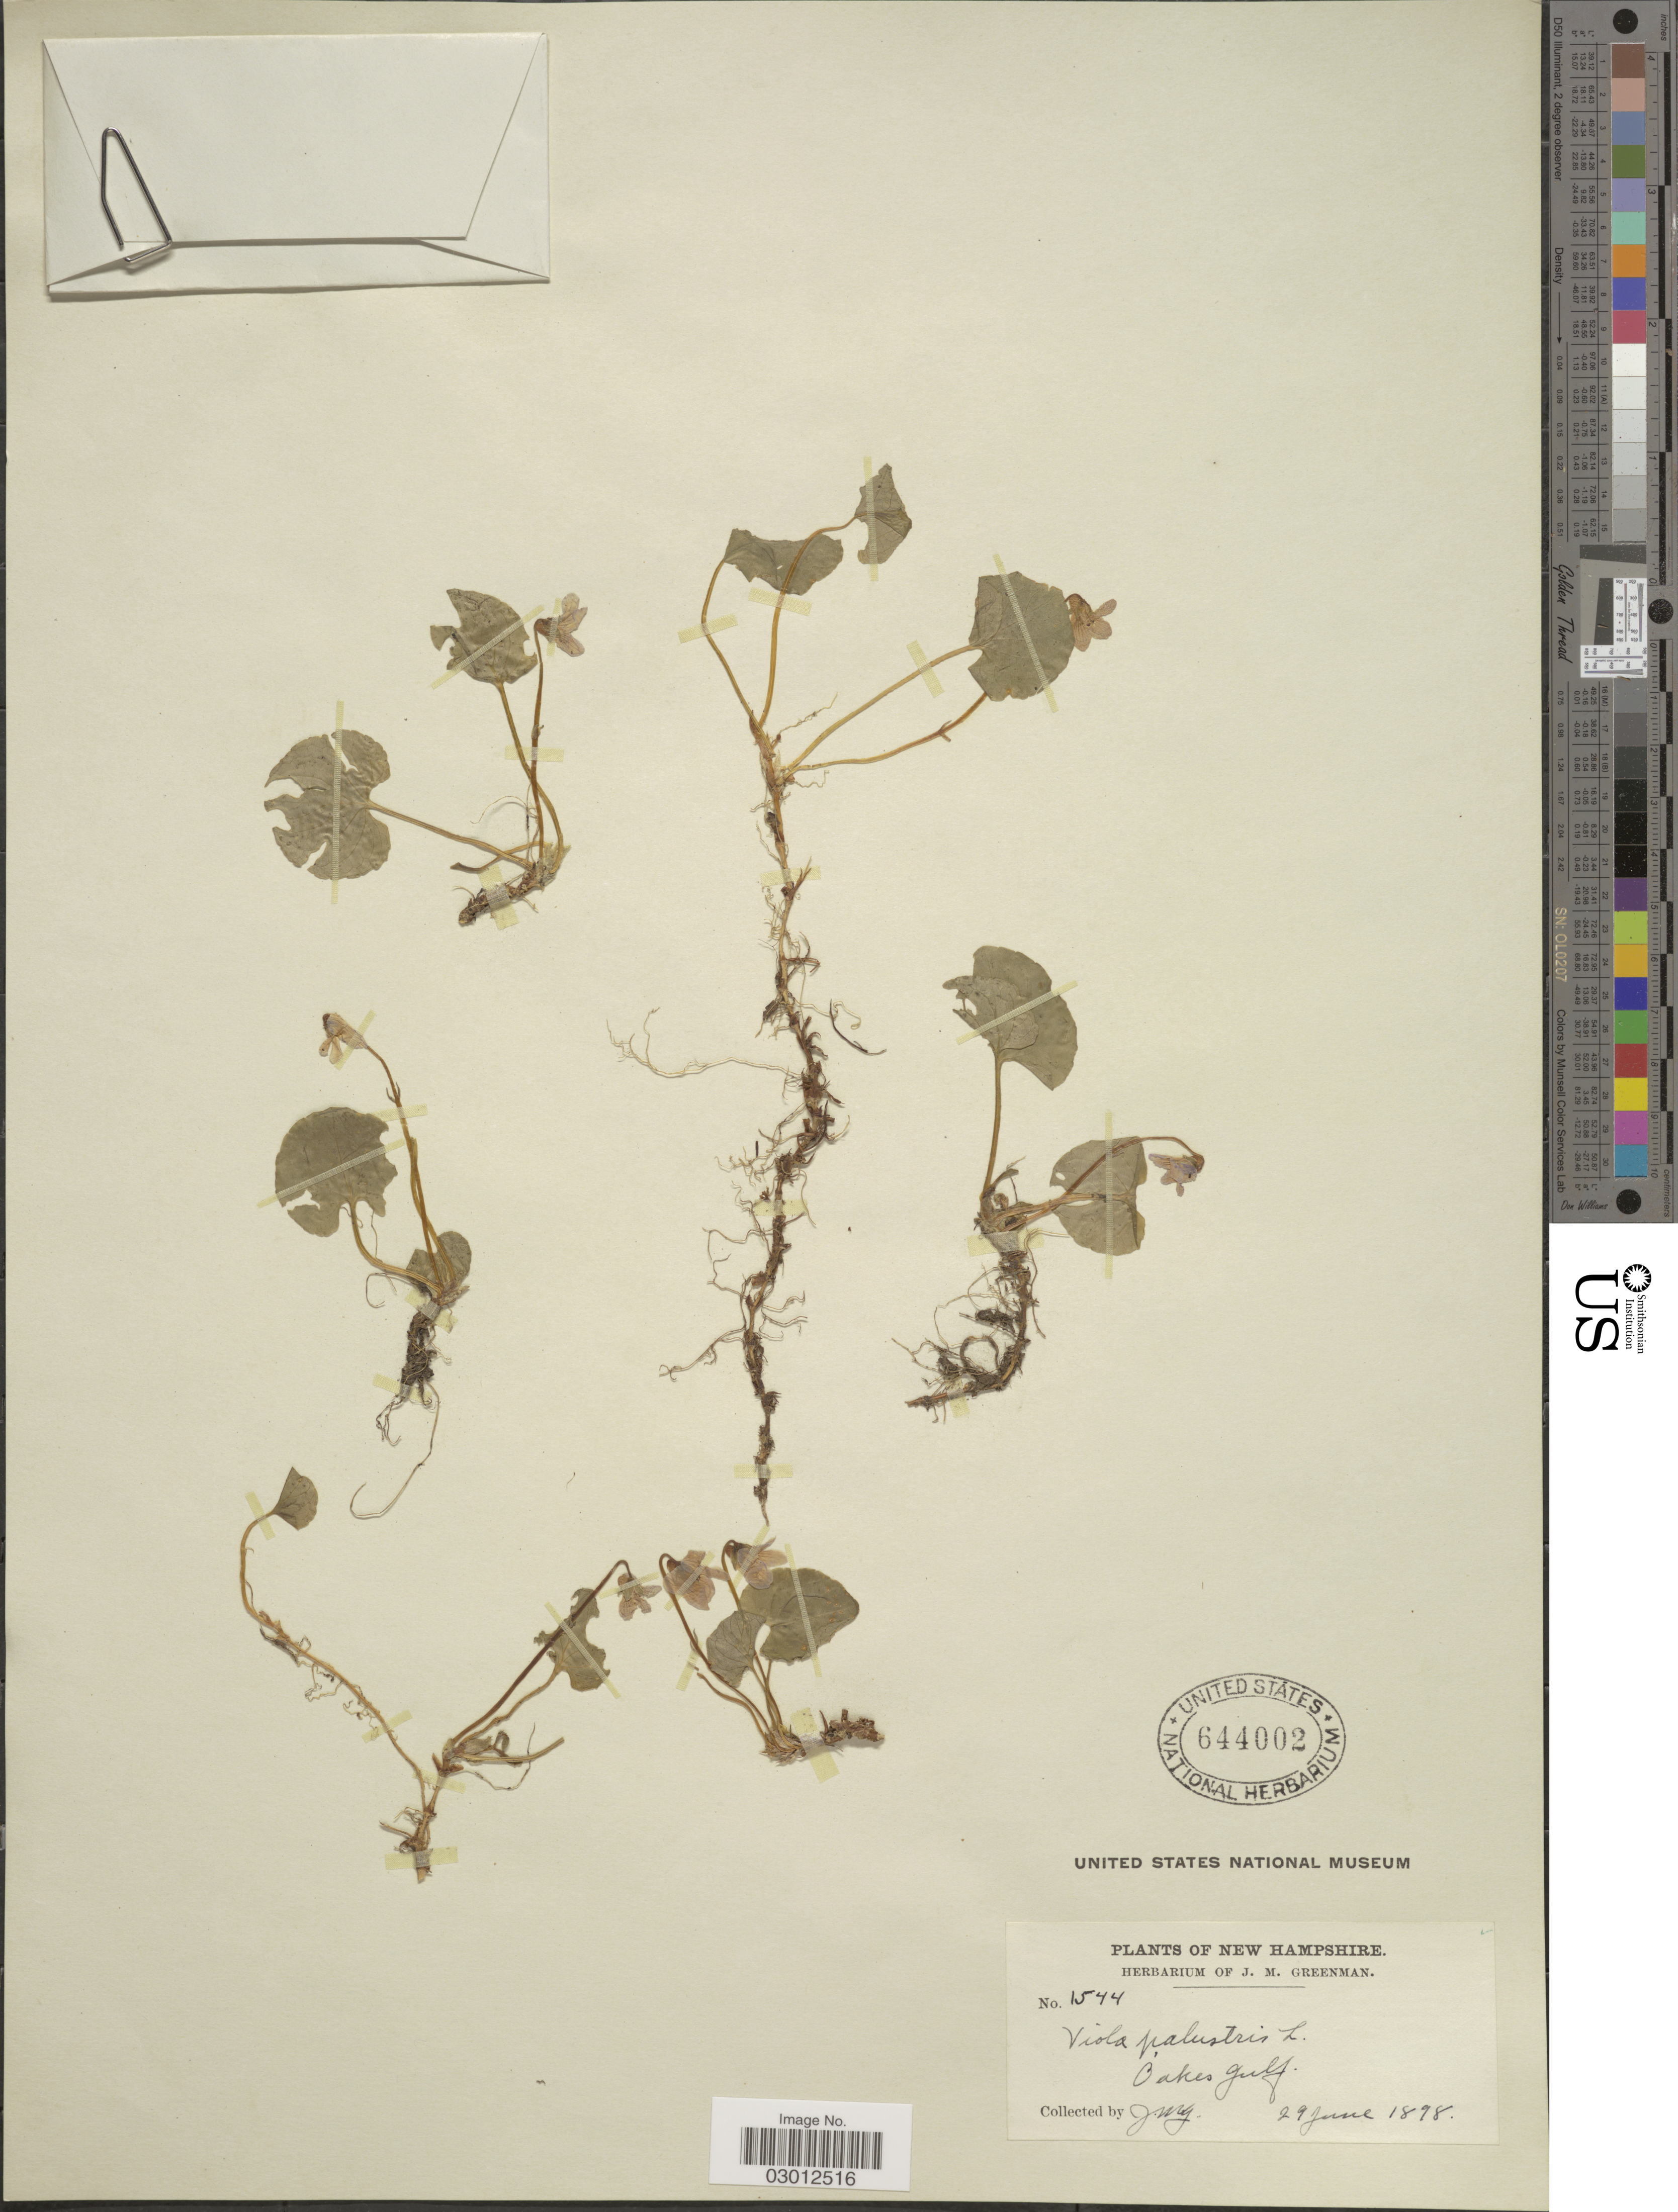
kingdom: Plantae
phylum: Tracheophyta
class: Magnoliopsida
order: Malpighiales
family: Violaceae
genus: Viola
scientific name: Viola palustris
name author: L.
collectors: J. Grennman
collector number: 1544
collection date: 1898-06-29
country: United States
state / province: New Hampshire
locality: Oakes Gulf.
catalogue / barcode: US 644002